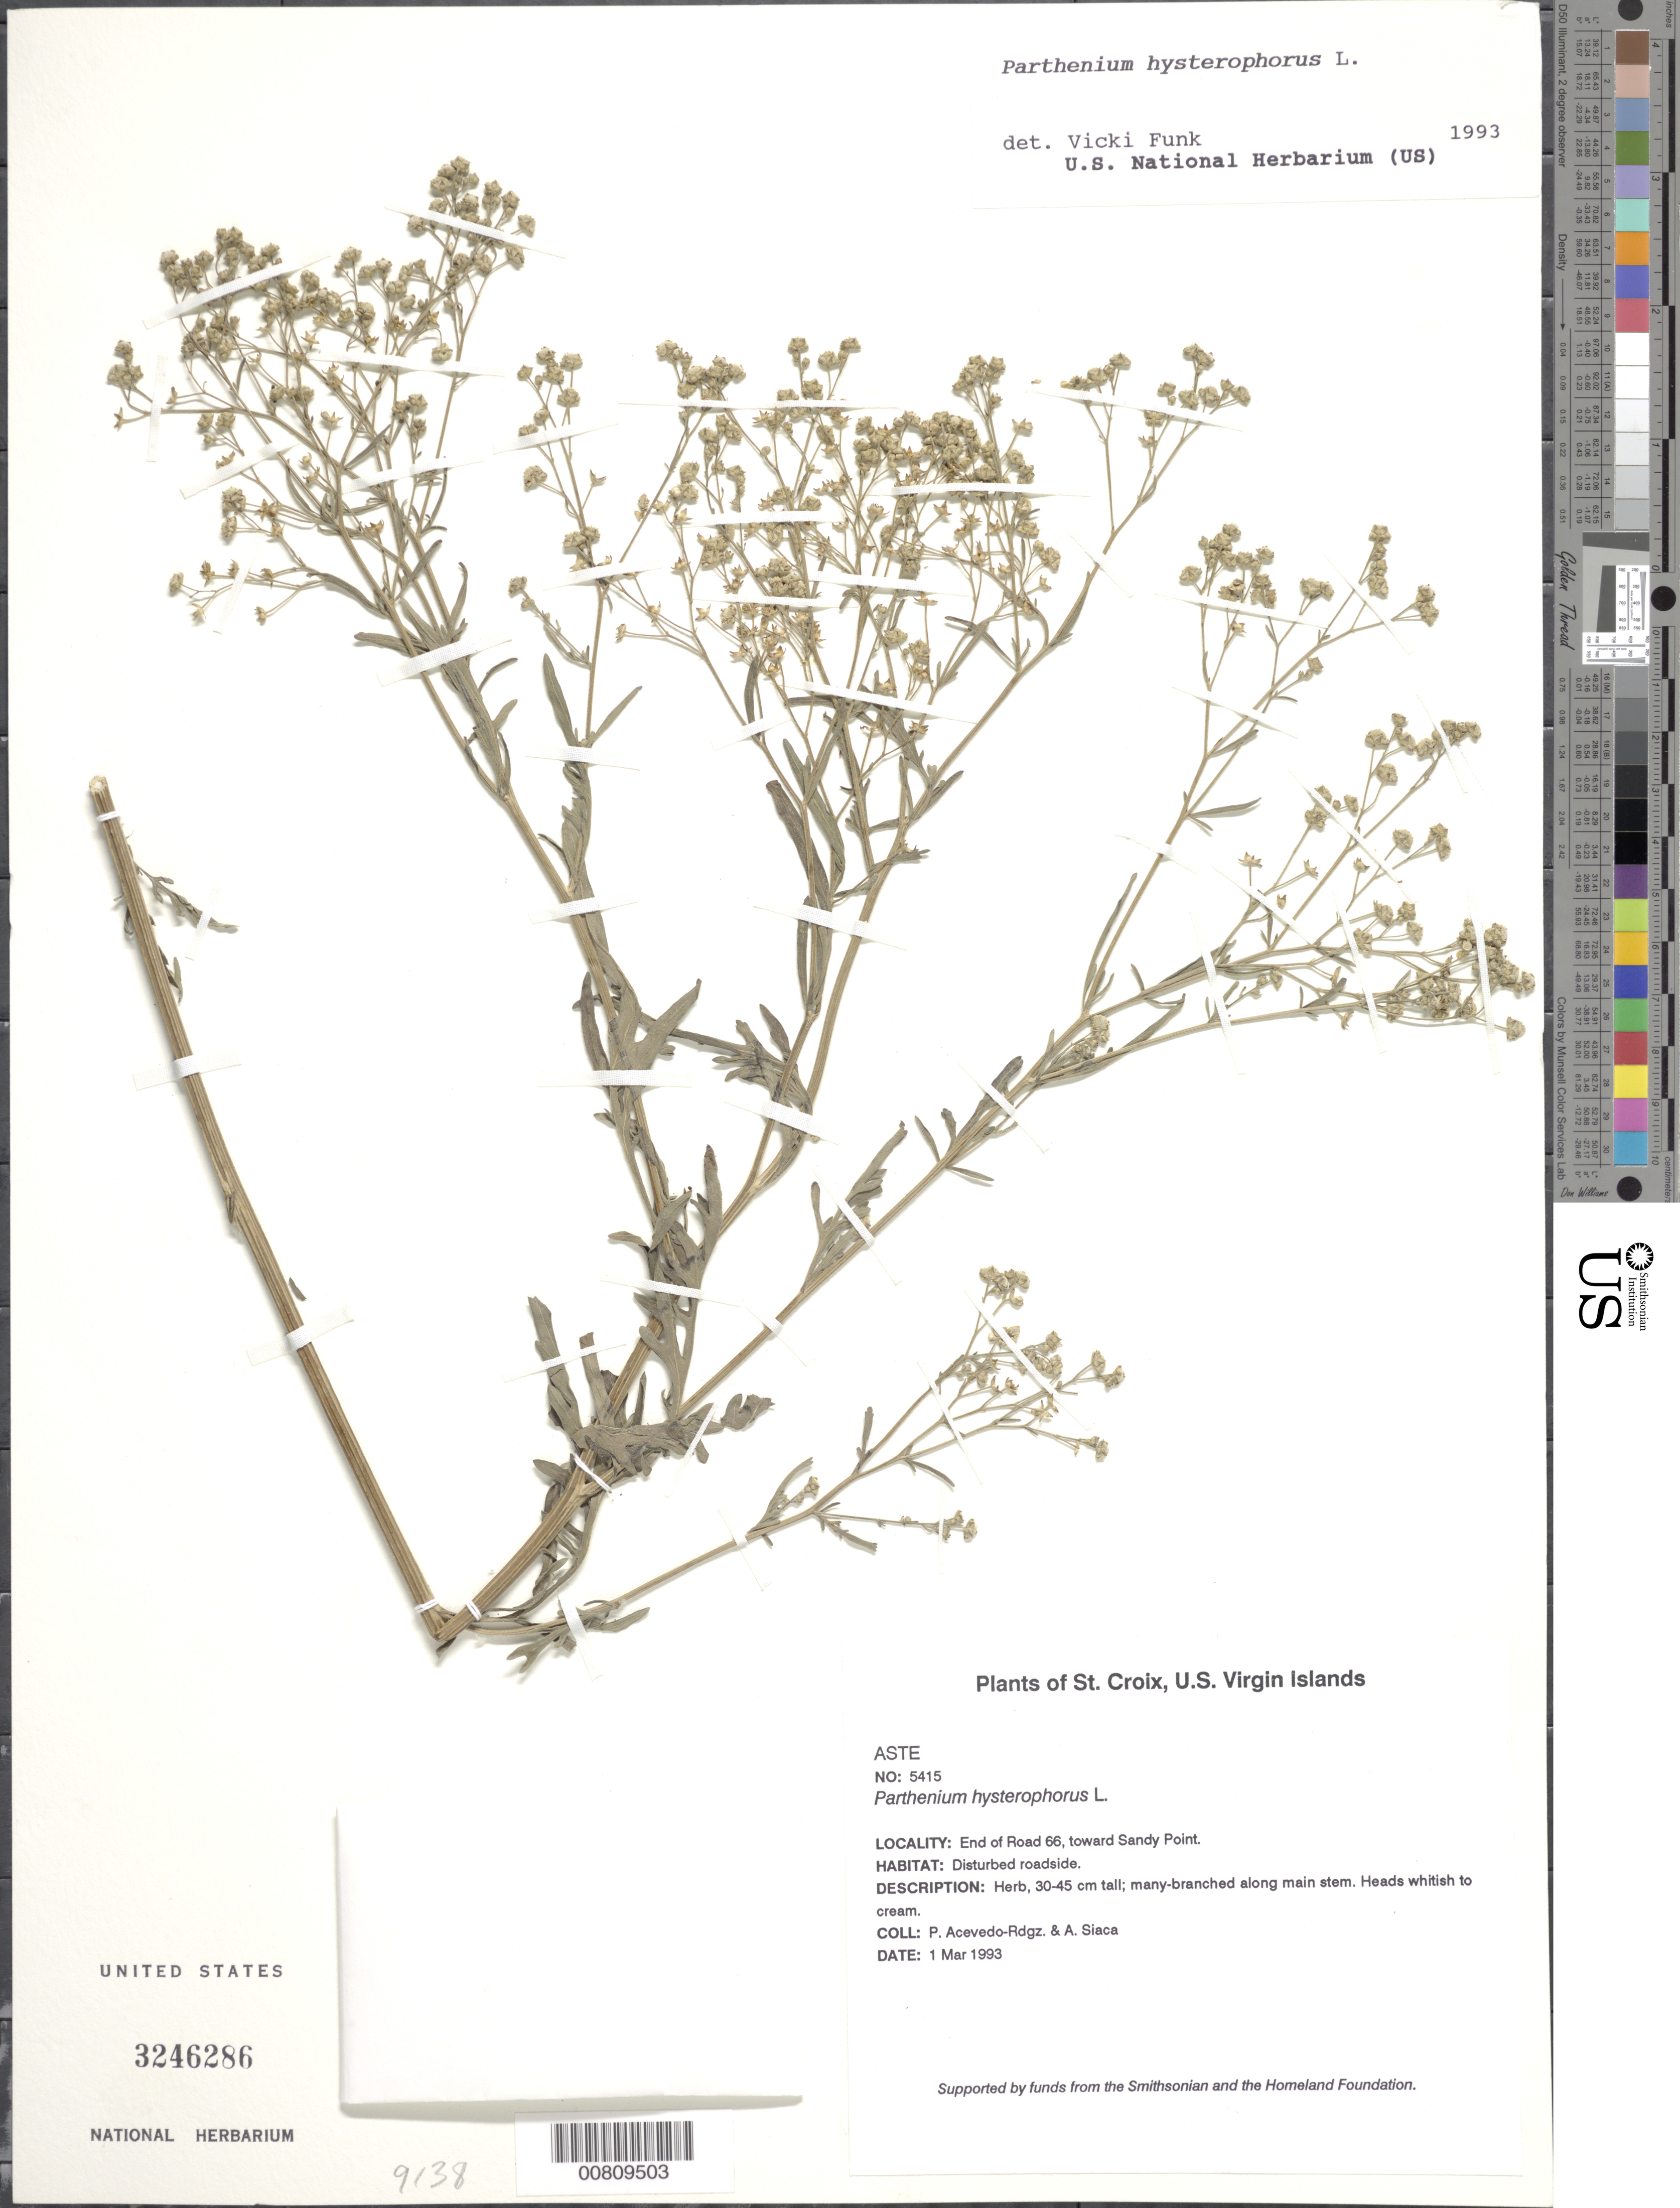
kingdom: Plantae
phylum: Tracheophyta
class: Magnoliopsida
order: Asterales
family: Asteraceae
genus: Parthenium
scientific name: Parthenium hysterophorus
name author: L.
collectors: P. Acevedo-Rodr. & A. Siaca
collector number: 5415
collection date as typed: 01 Mar 1993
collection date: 1993-03-01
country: U.S. Virgin Islands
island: St. Croix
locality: End of Road 66, toward Sandy Point.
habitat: Disturbed roadside.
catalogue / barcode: US 3246286